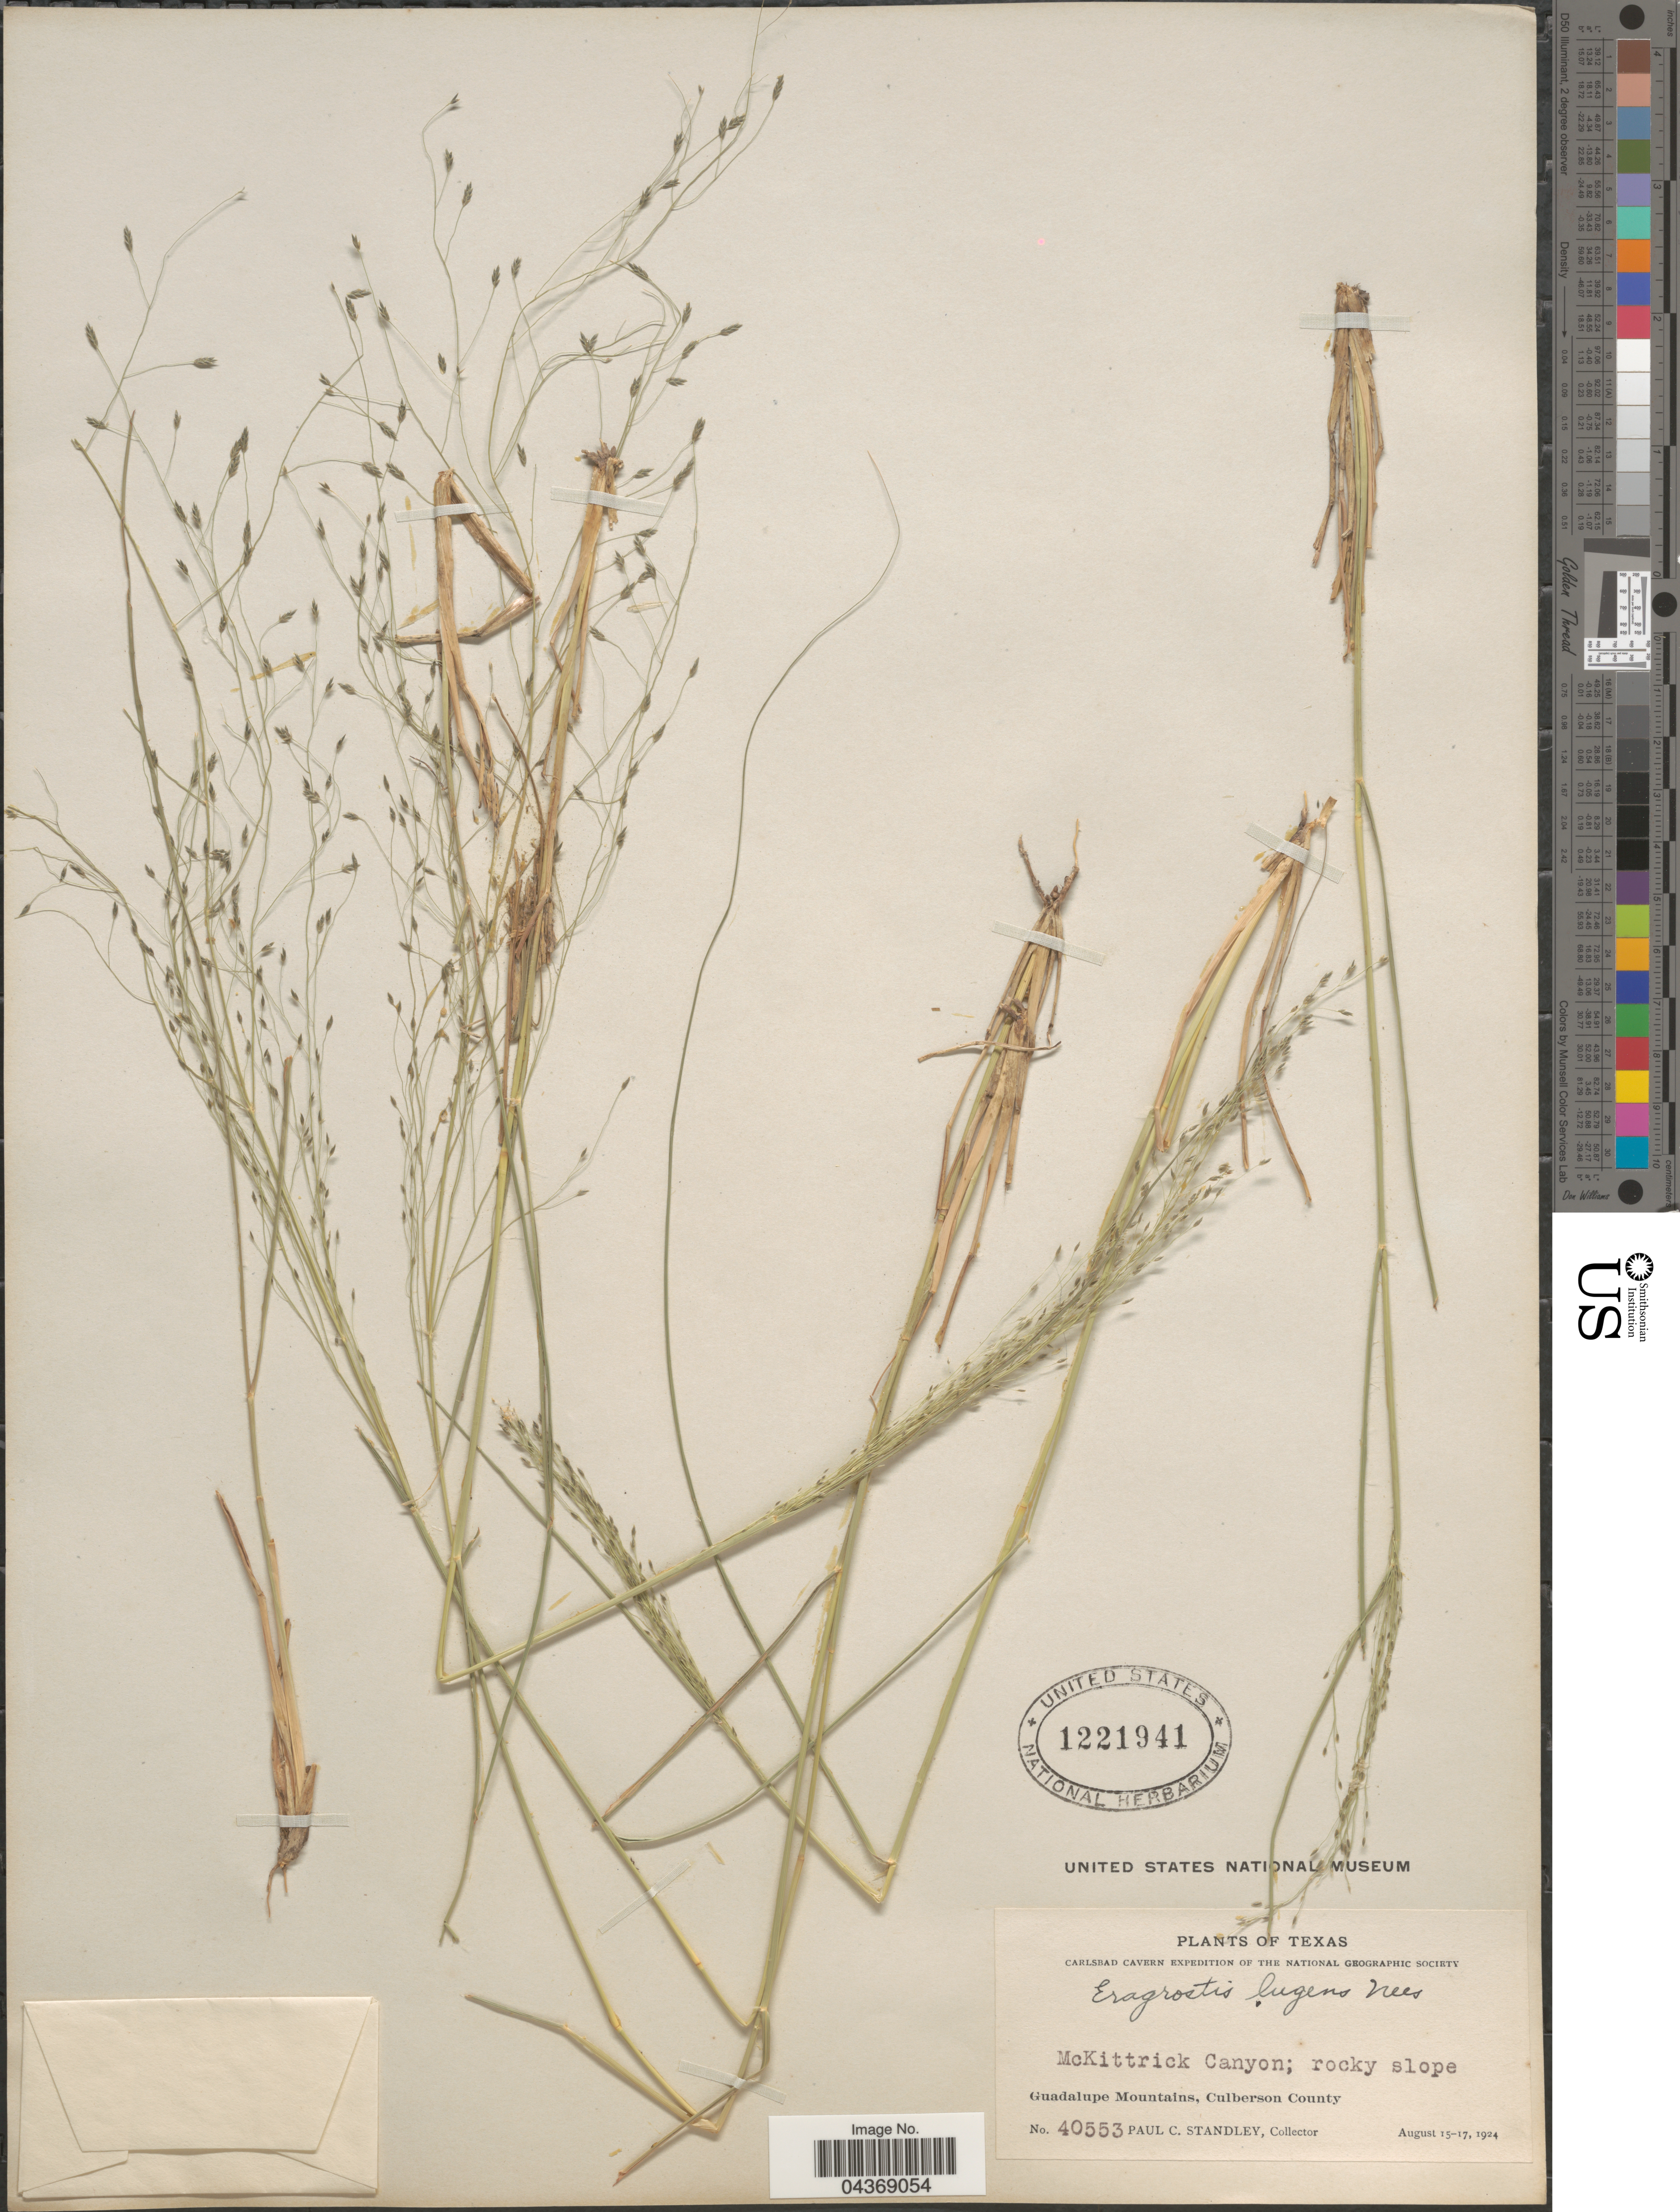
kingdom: Plantae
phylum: Tracheophyta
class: Liliopsida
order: Poales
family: Poaceae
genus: Eragrostis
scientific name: Eragrostis intermedia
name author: Hitchc.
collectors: P. C. Standley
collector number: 40553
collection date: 1924-08-15/1924-08-17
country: United States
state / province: Texas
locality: Carlsbad Cavern Expedition of the National Geographic Society. McKittrick Canyon; rocky slope. Guadalupe Mountains, Culberson County.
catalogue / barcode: US 1221941